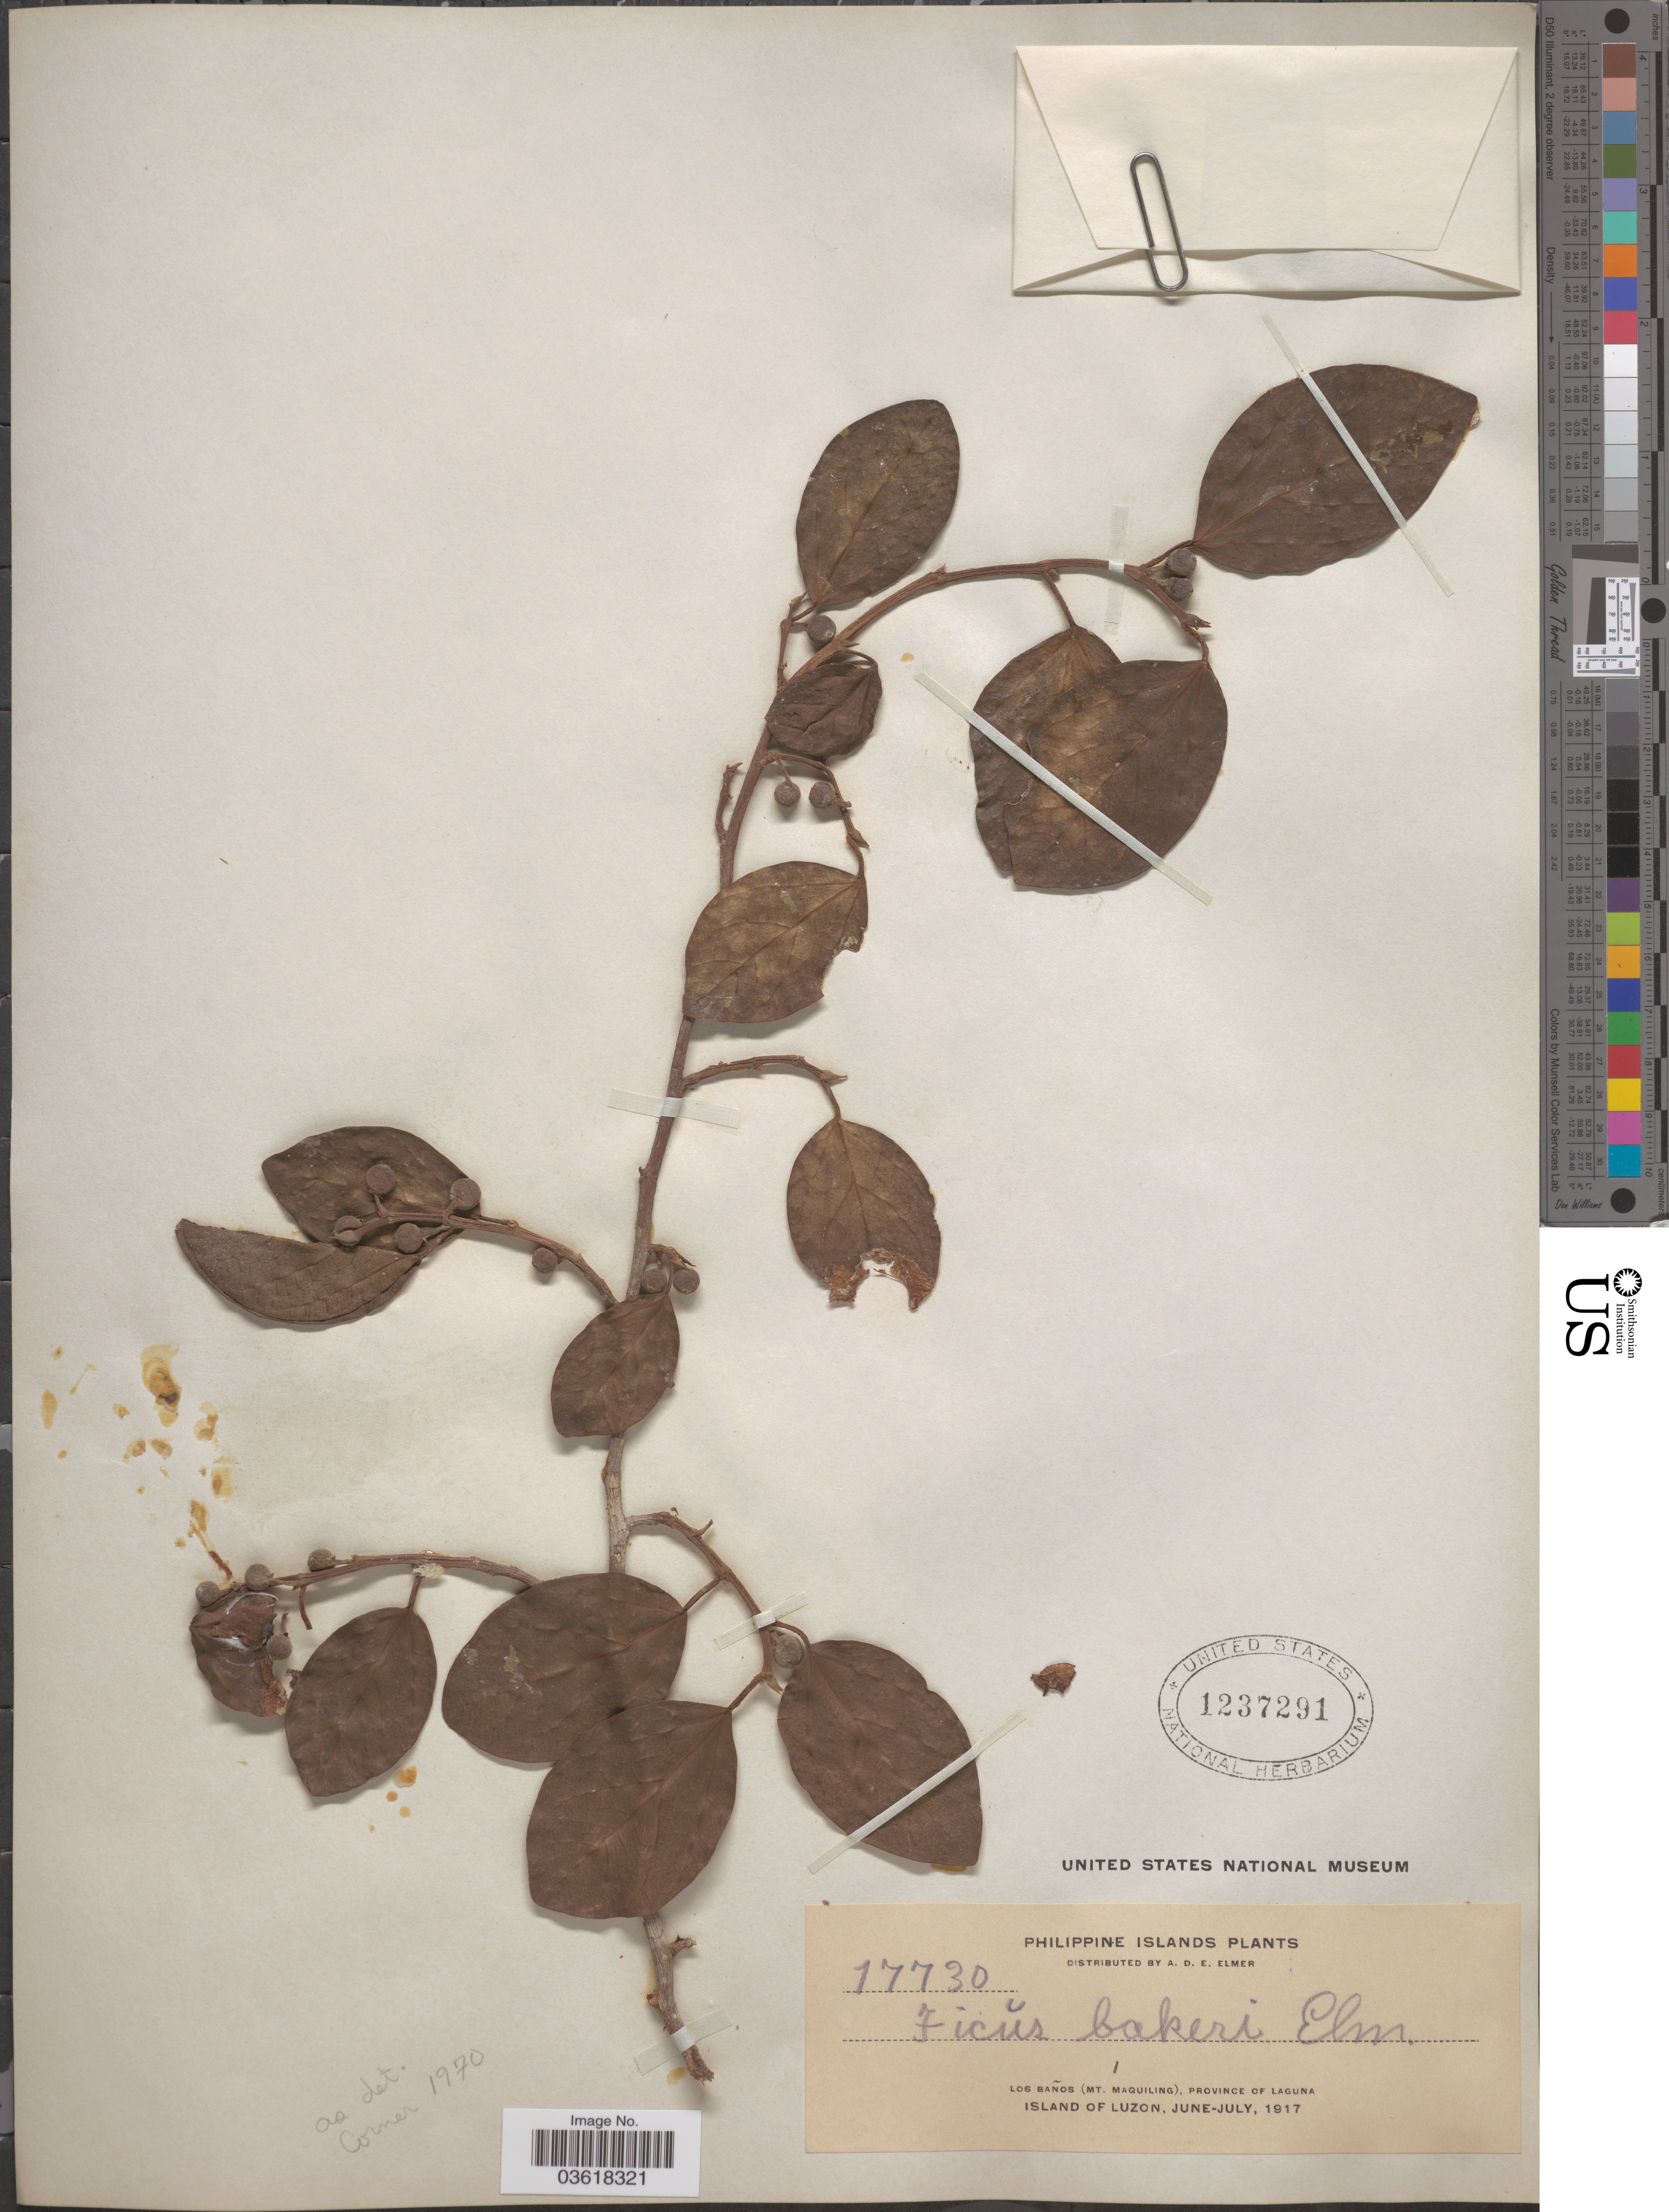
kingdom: Plantae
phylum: Tracheophyta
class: Magnoliopsida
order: Rosales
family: Moraceae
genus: Ficus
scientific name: Ficus bakeri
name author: Elmer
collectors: A. D. E. Elmer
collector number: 17730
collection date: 1917-06/1917-07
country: Philippines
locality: Los Baños (Mt. Maquiling), Province of Laguna, Island of Luzon.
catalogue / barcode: US 1237291